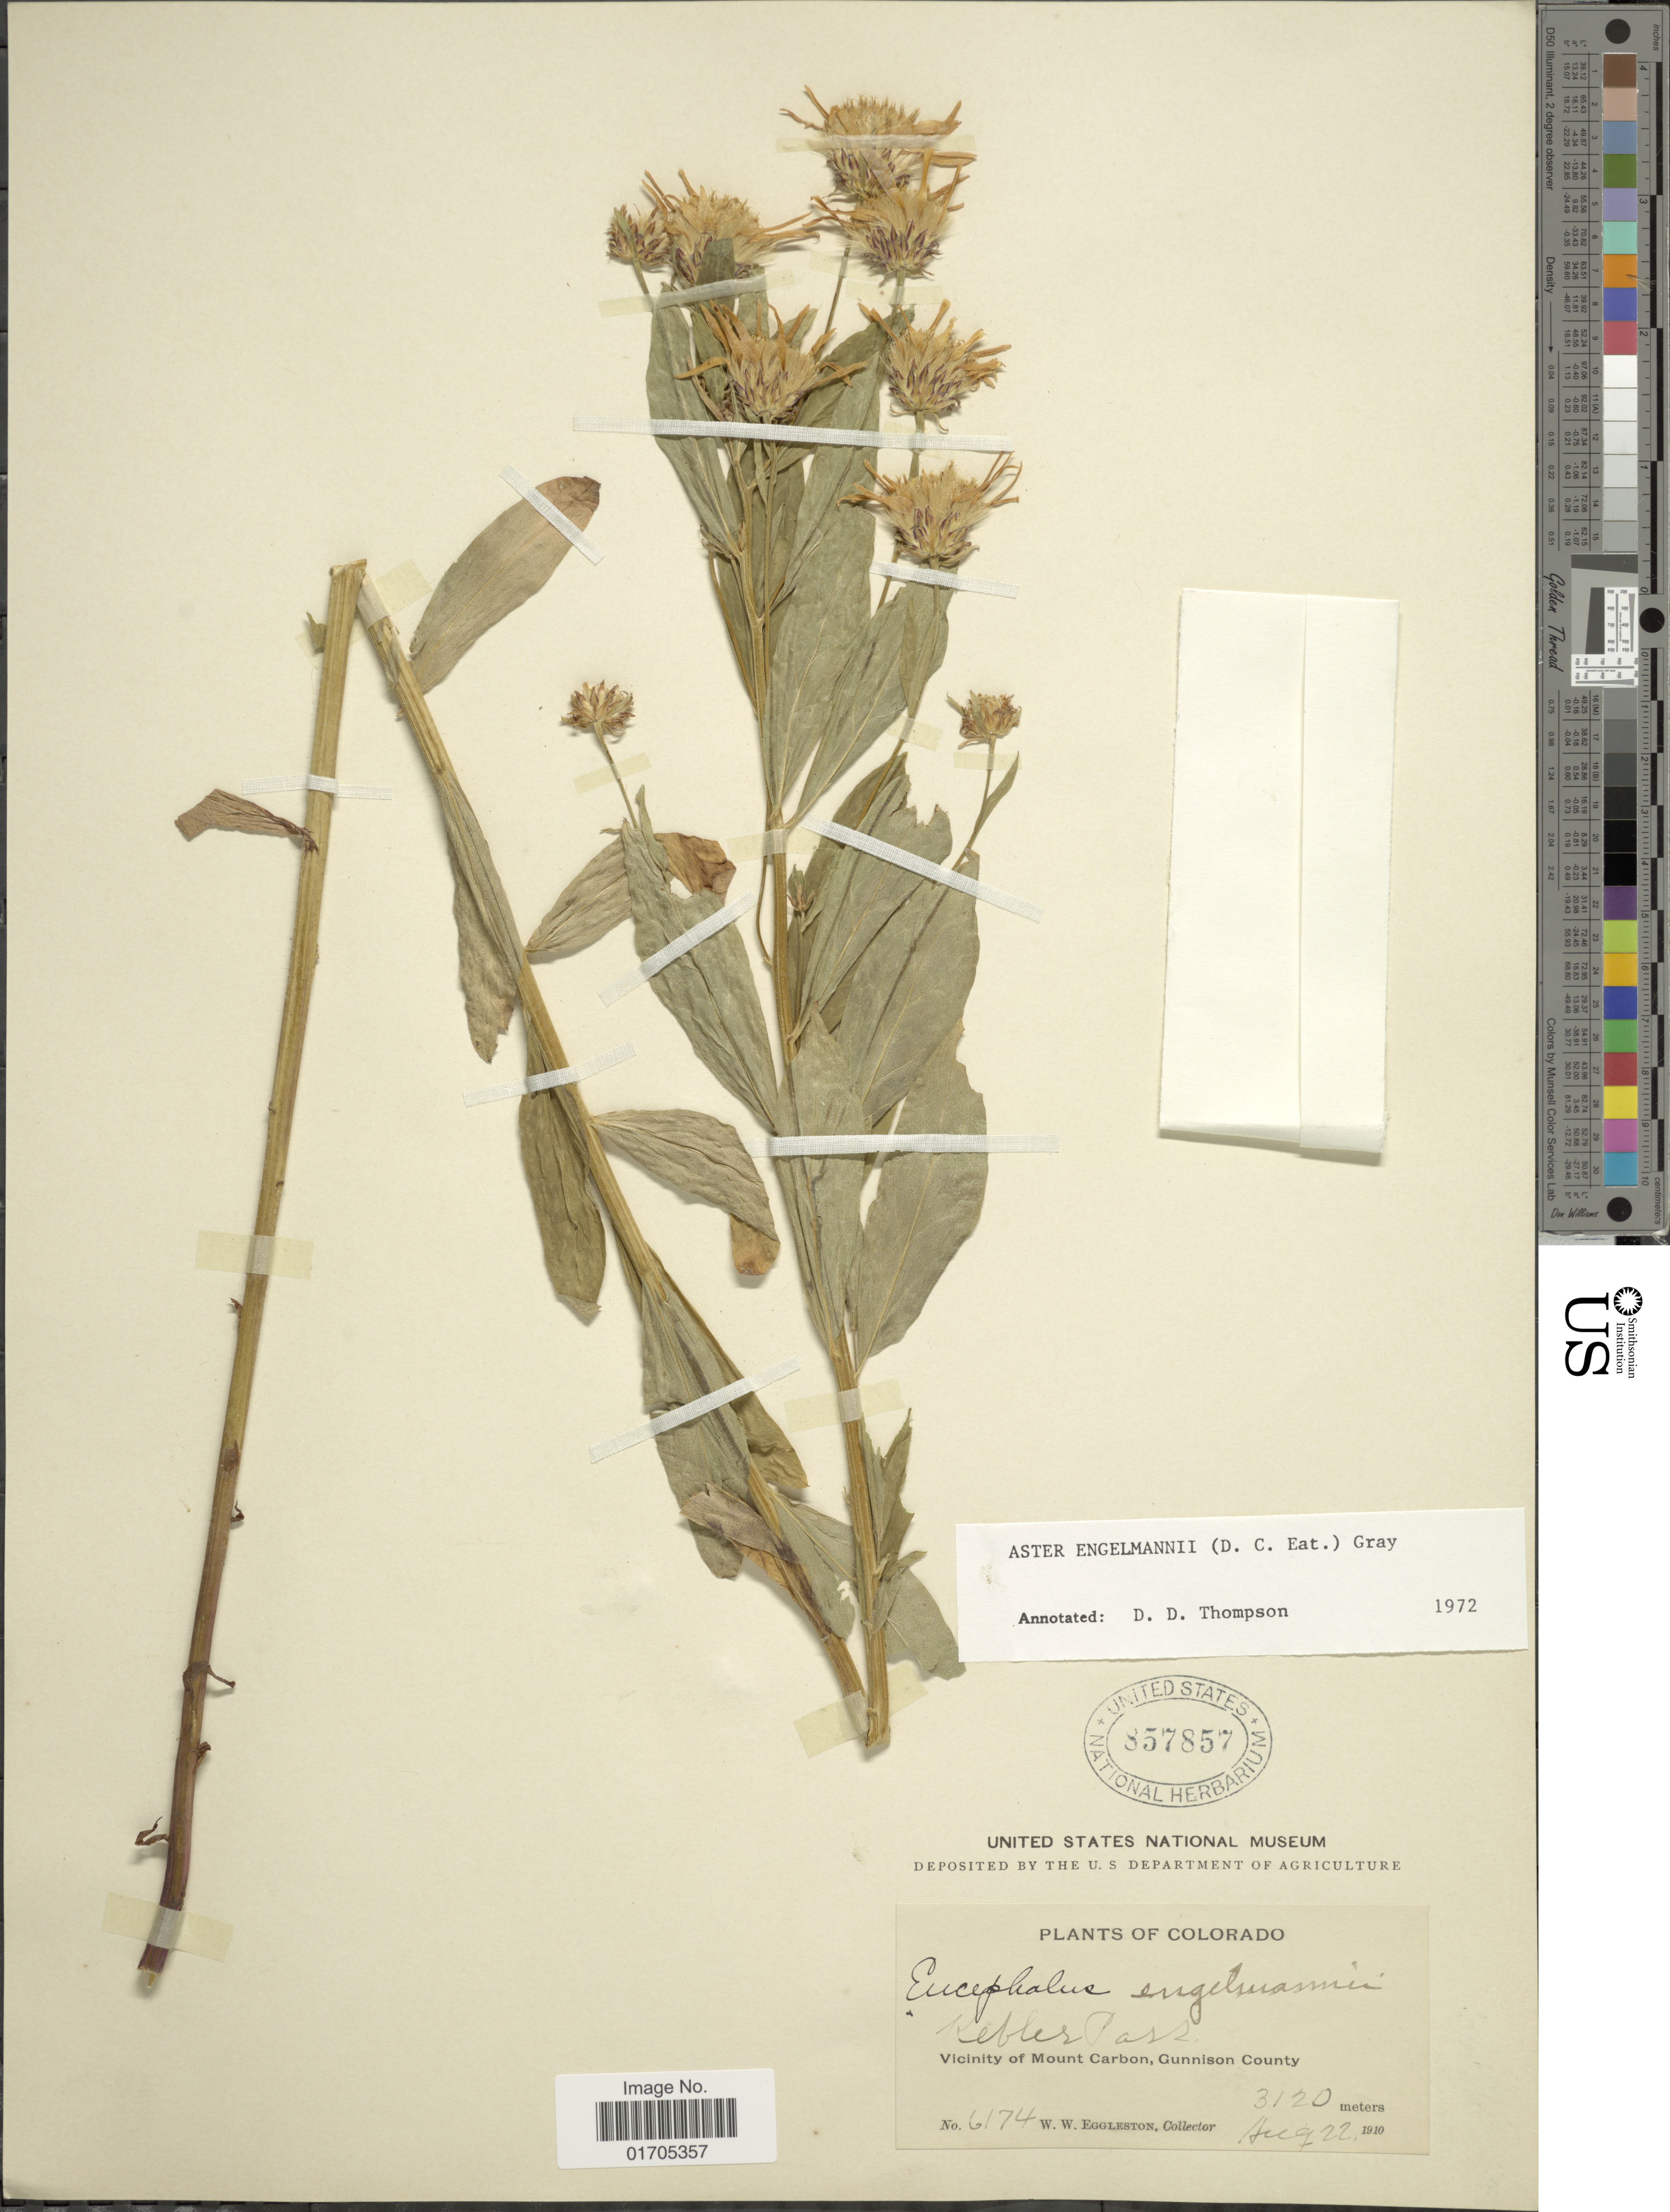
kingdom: Plantae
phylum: Tracheophyta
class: Magnoliopsida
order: Asterales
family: Asteraceae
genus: Eucephalus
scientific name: Eucephalus engelmannii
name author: (D.C. Eaton) Greene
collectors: W. W. Eggleston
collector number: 6174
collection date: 1910-08-22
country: United States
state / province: Colorado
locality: Colorado. Kebler Pass. Vicinity of Mount Carbon, Gunnison County.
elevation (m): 3120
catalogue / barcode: US 857857